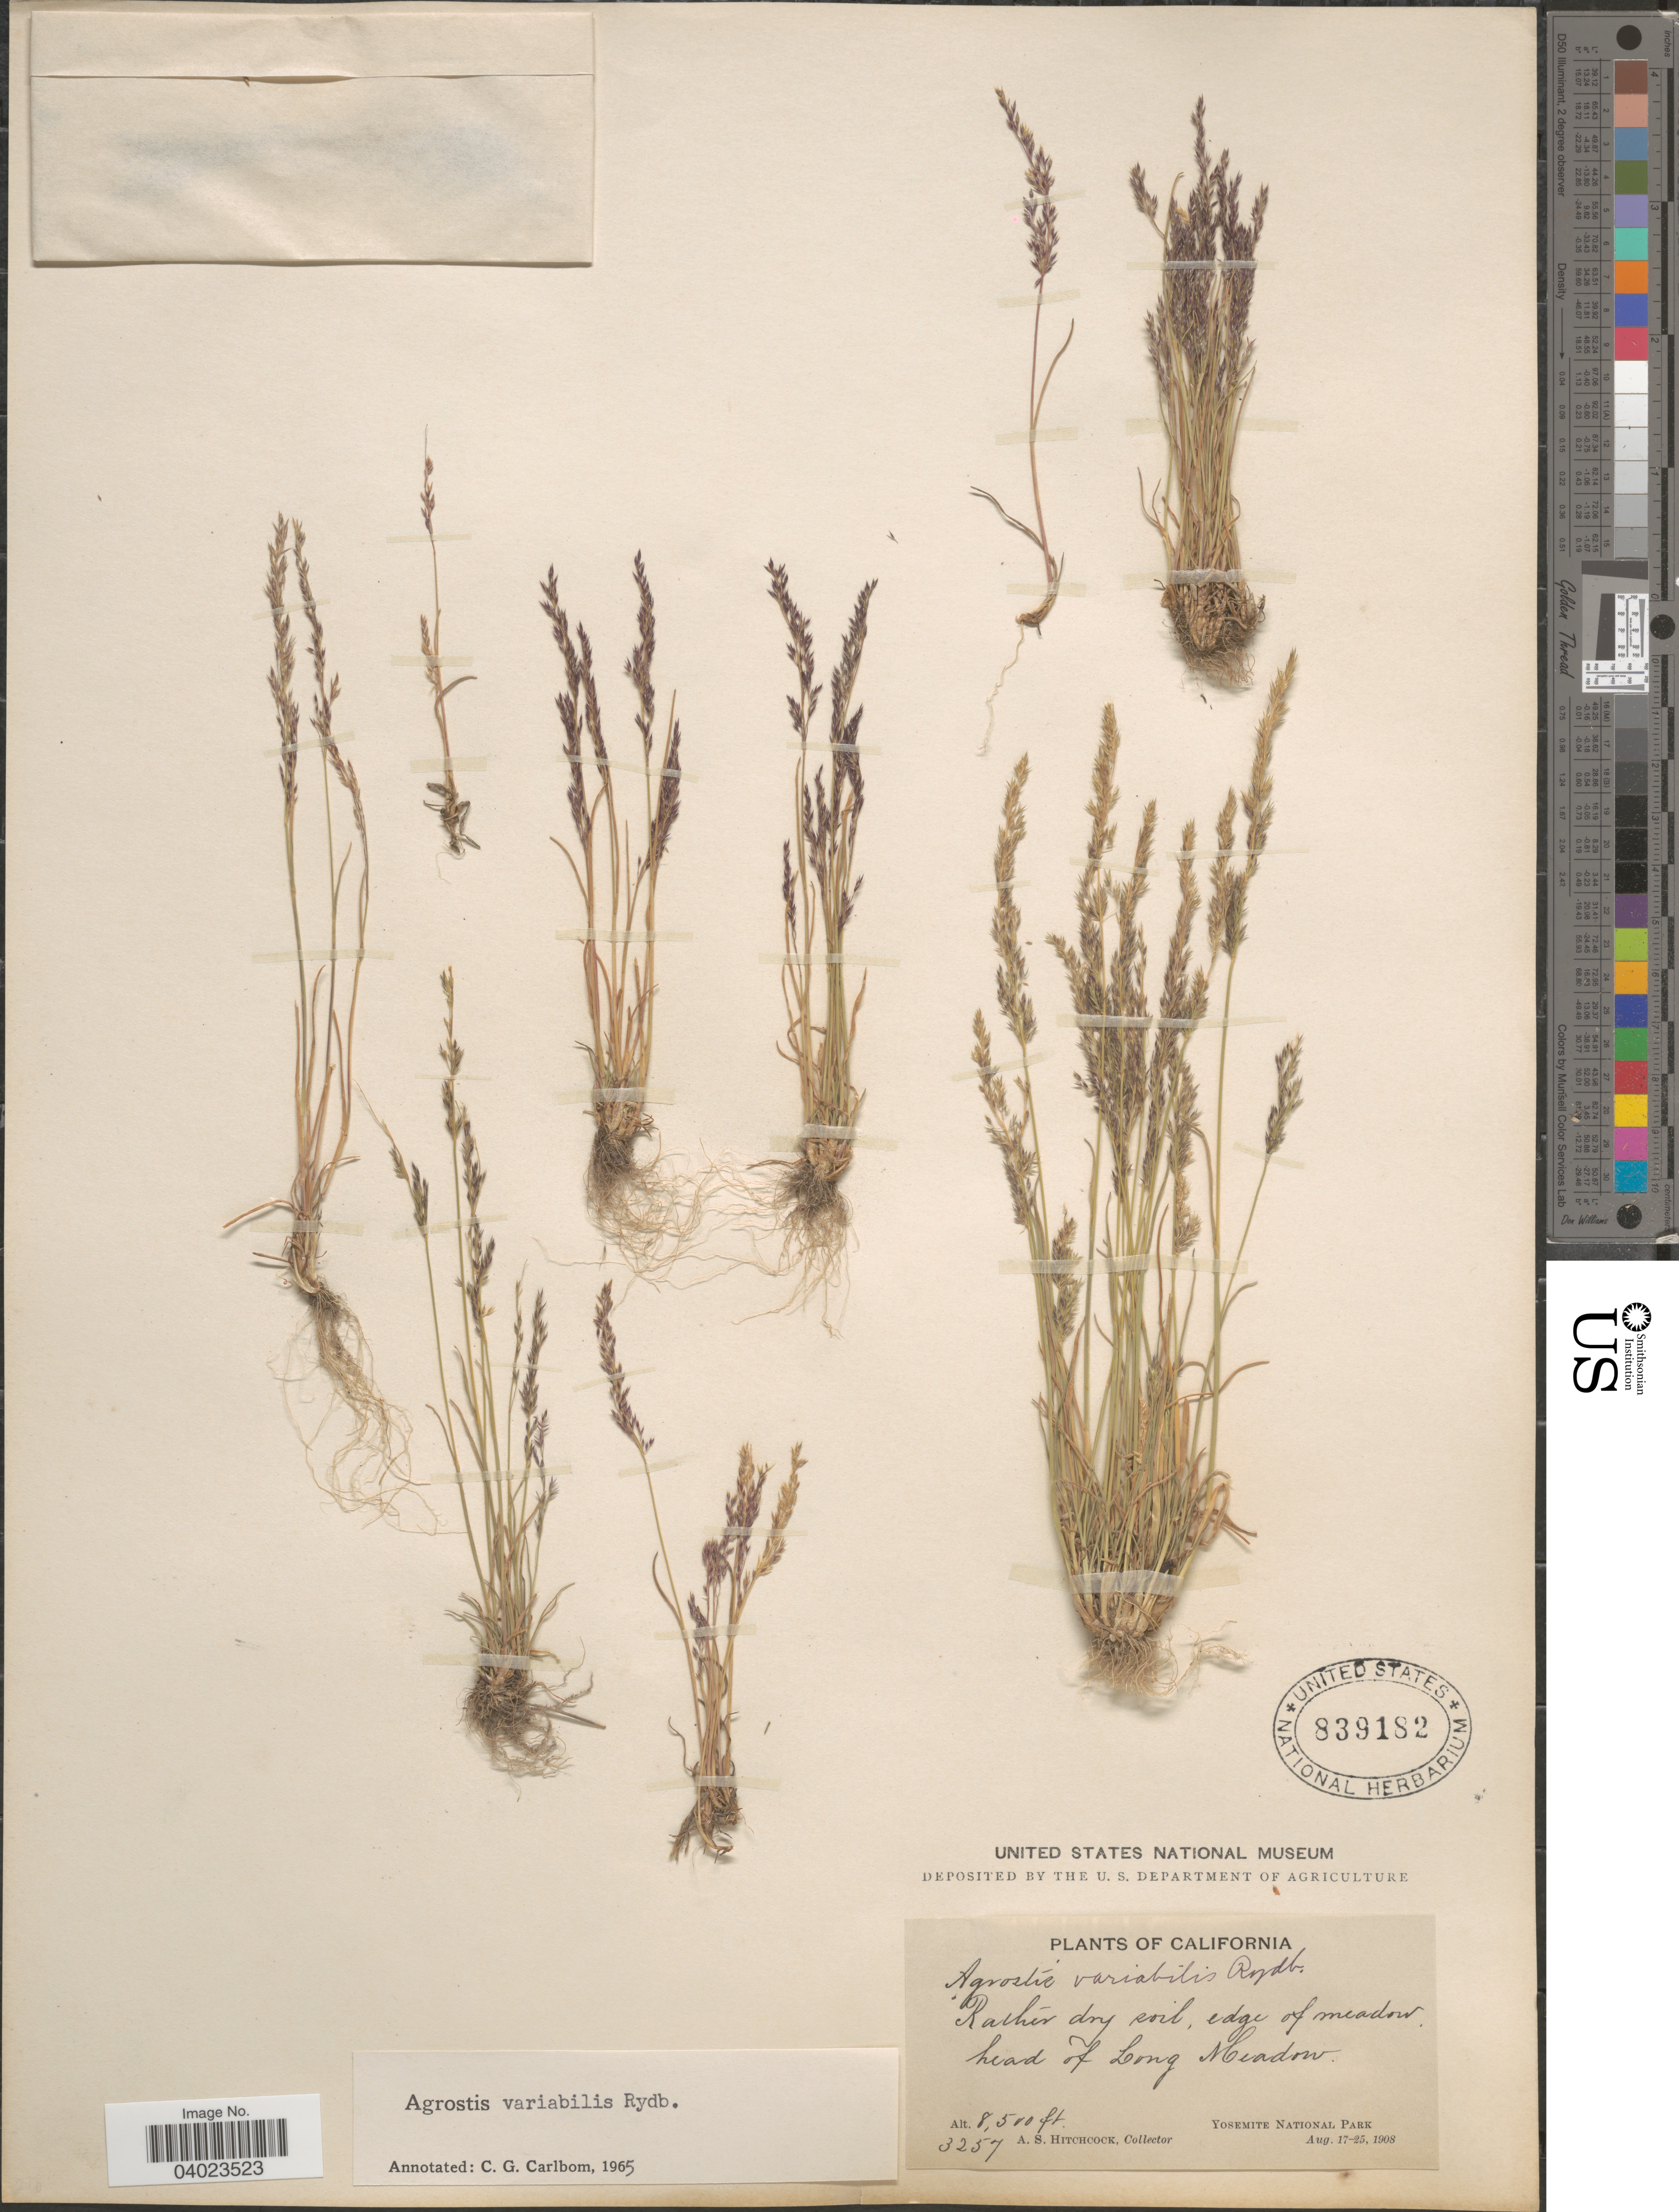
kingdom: Plantae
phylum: Tracheophyta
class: Liliopsida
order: Poales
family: Poaceae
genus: Agrostis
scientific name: Agrostis variabilis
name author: Rydb.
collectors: A. S. Hitchcock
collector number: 3257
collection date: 1908-08-17/1908-08-25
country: United States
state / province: California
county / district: Mariposa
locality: Head of Long Meadow. Yosemite National Park.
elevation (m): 2591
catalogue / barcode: US 839182